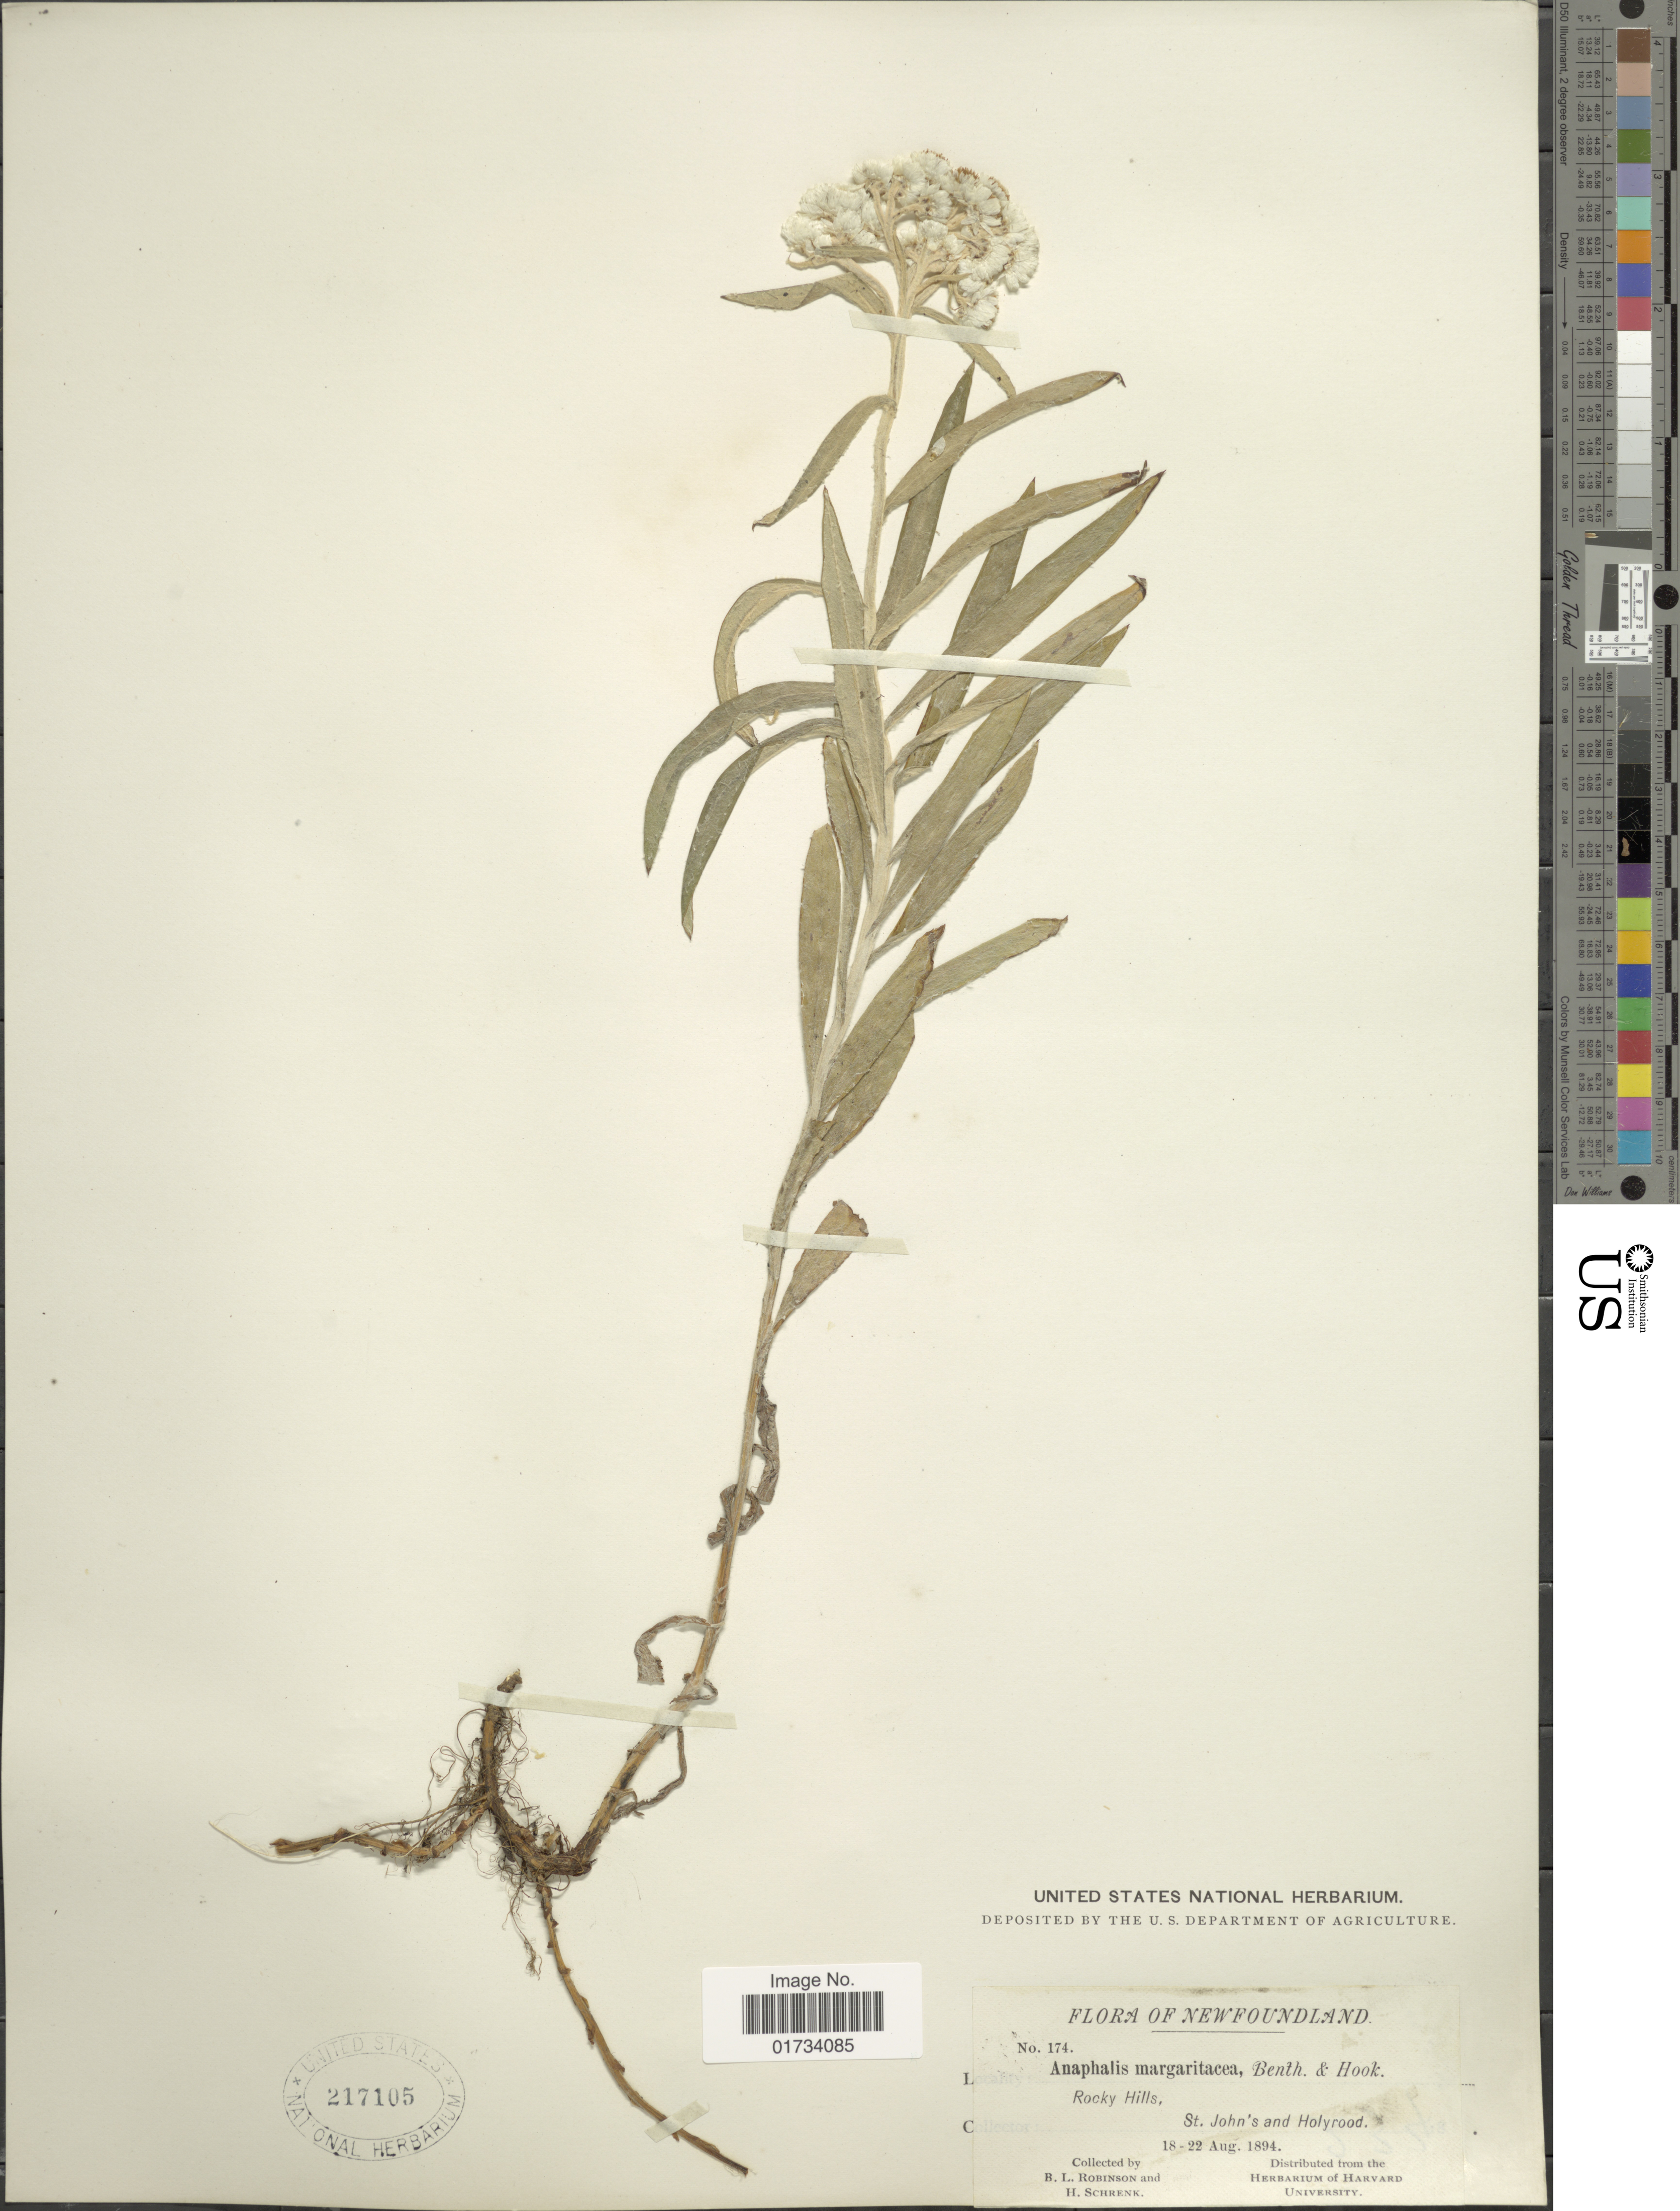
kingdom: Plantae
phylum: Tracheophyta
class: Magnoliopsida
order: Asterales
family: Asteraceae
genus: Anaphalis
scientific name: Anaphalis margaritacea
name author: (L.) Benth. & Hook. f.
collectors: B. L. Robinson & H. v. Schrenk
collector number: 174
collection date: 1894-08-18/1894-08-22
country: Canada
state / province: Newfoundland and Labrador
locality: Rocky Hills, St. John's and Holyrood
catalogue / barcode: US 217105